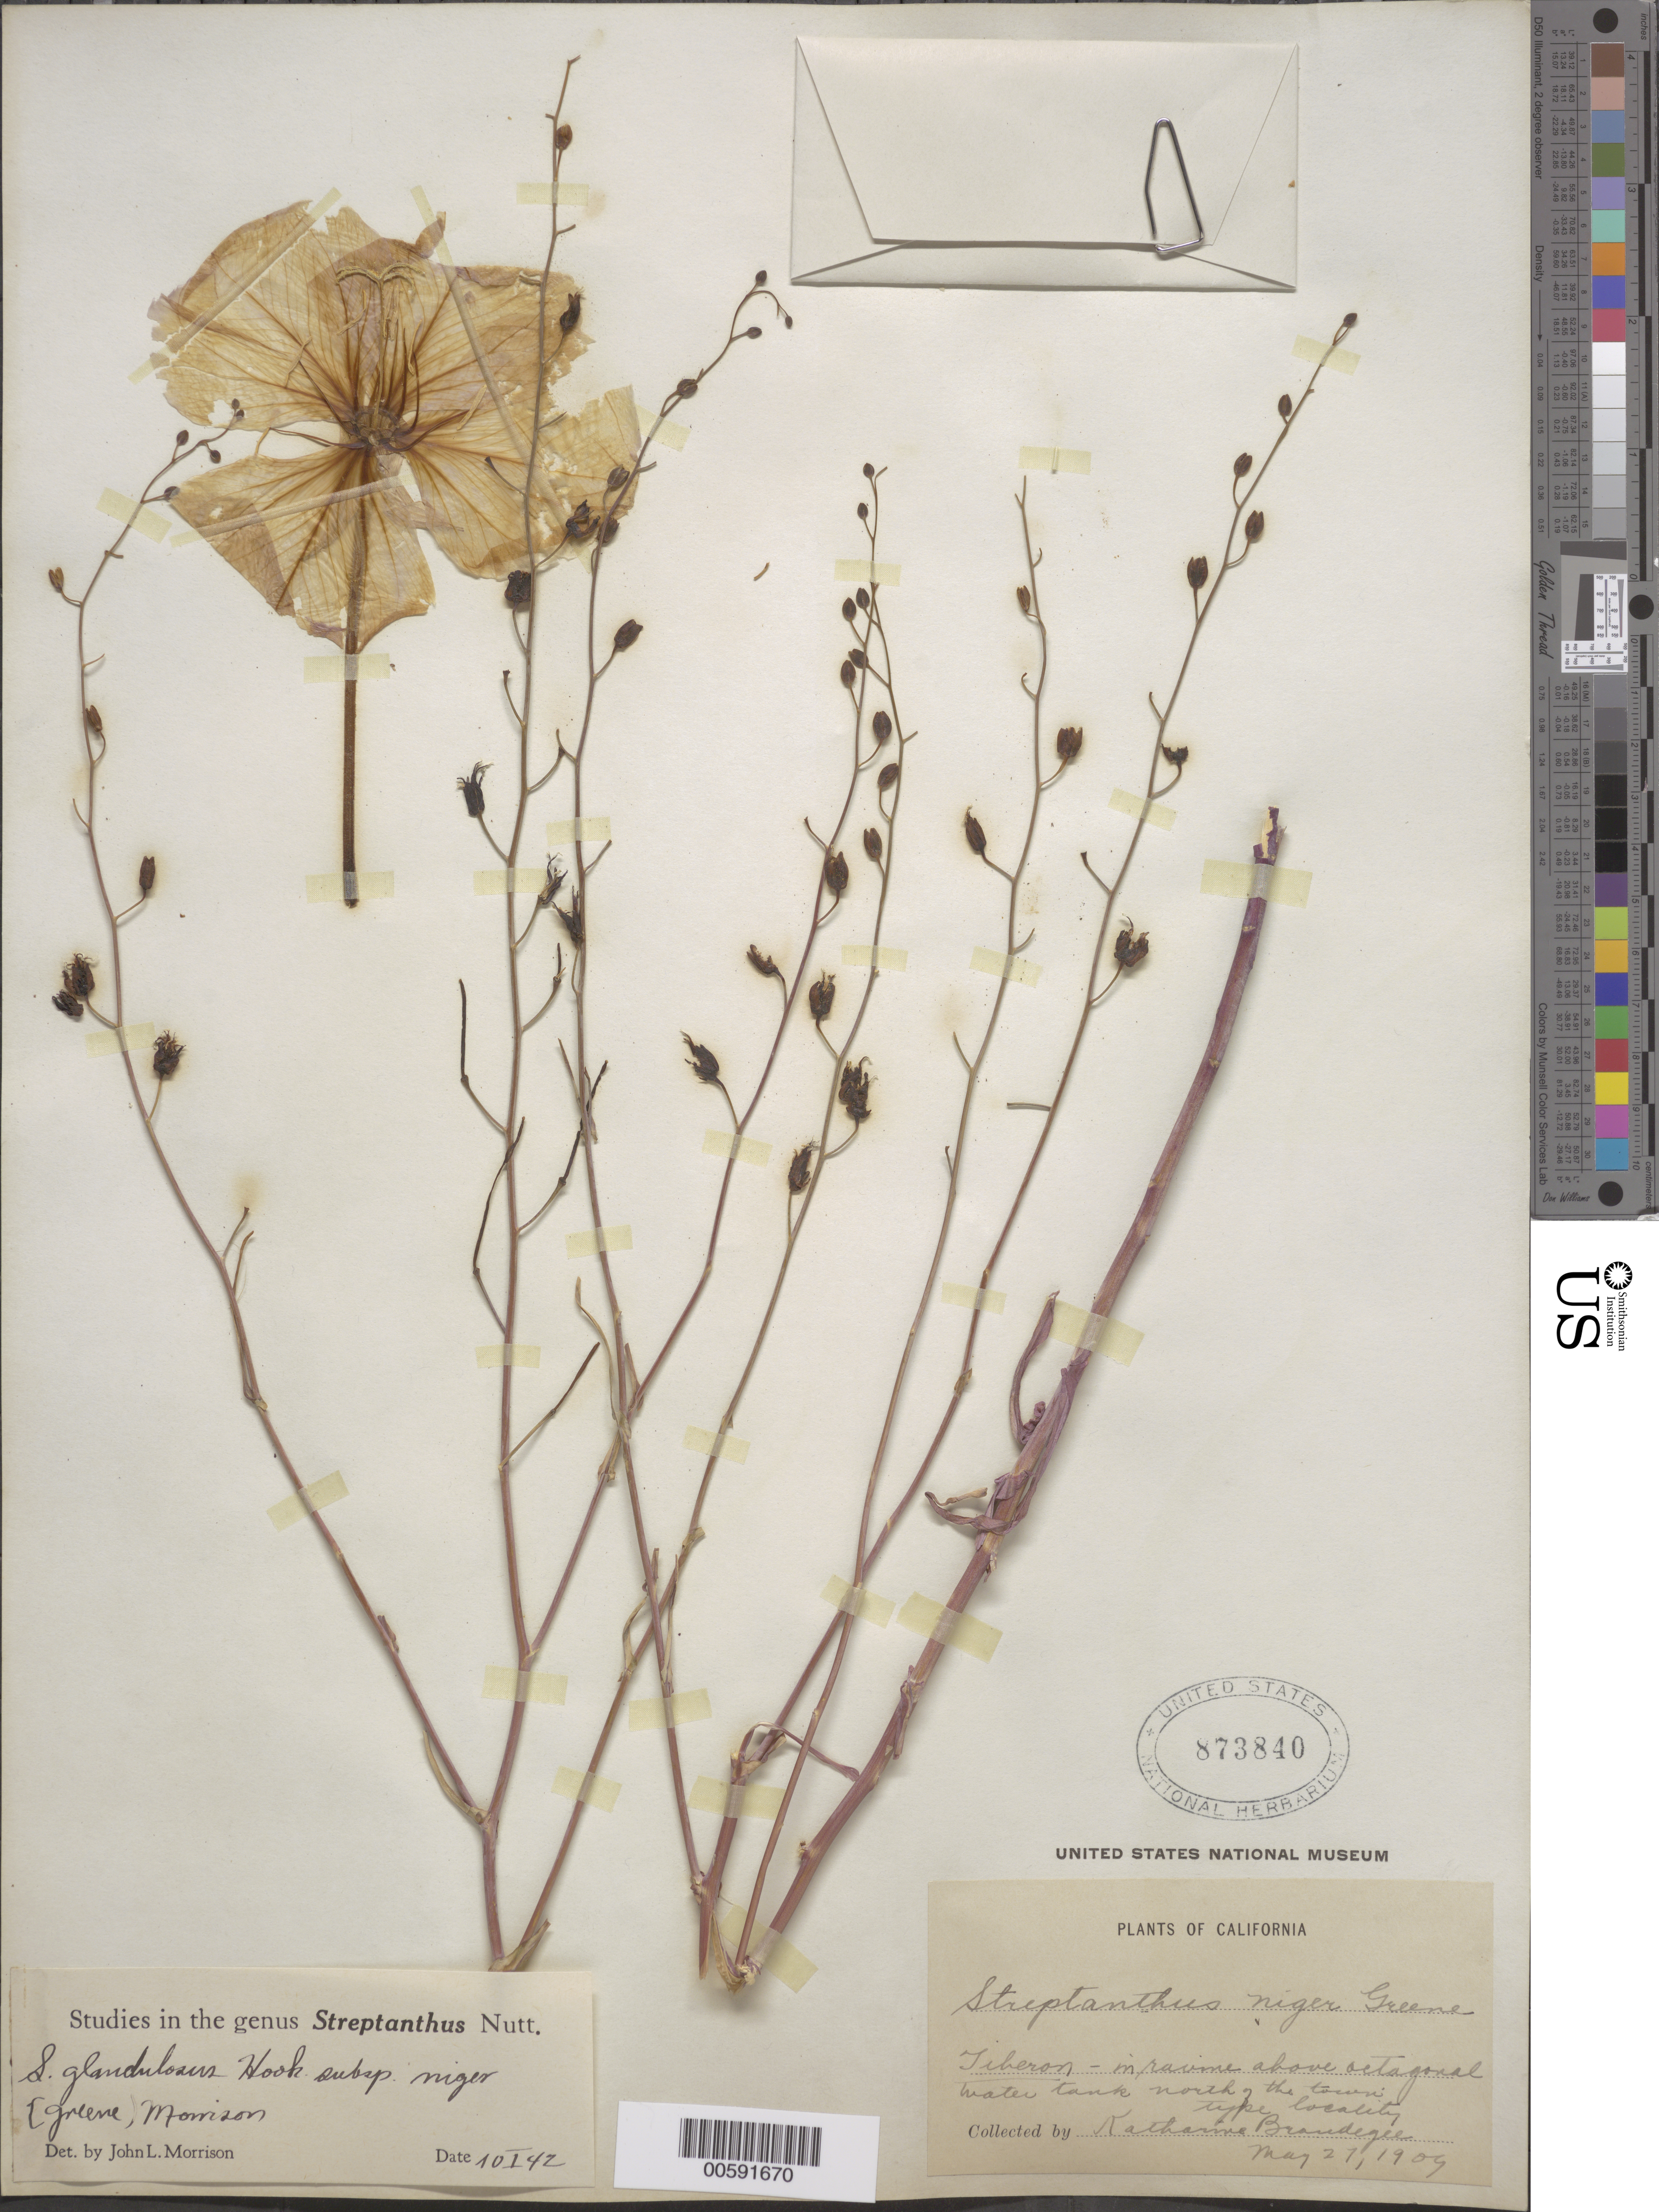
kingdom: Plantae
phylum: Tracheophyta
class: Magnoliopsida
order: Brassicales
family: Brassicaceae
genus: Streptanthus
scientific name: Streptanthus niger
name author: Greene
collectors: M. K. Brandegee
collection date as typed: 27 May 1909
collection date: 1909-05-27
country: United States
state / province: California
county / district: Marin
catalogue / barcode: US 873840